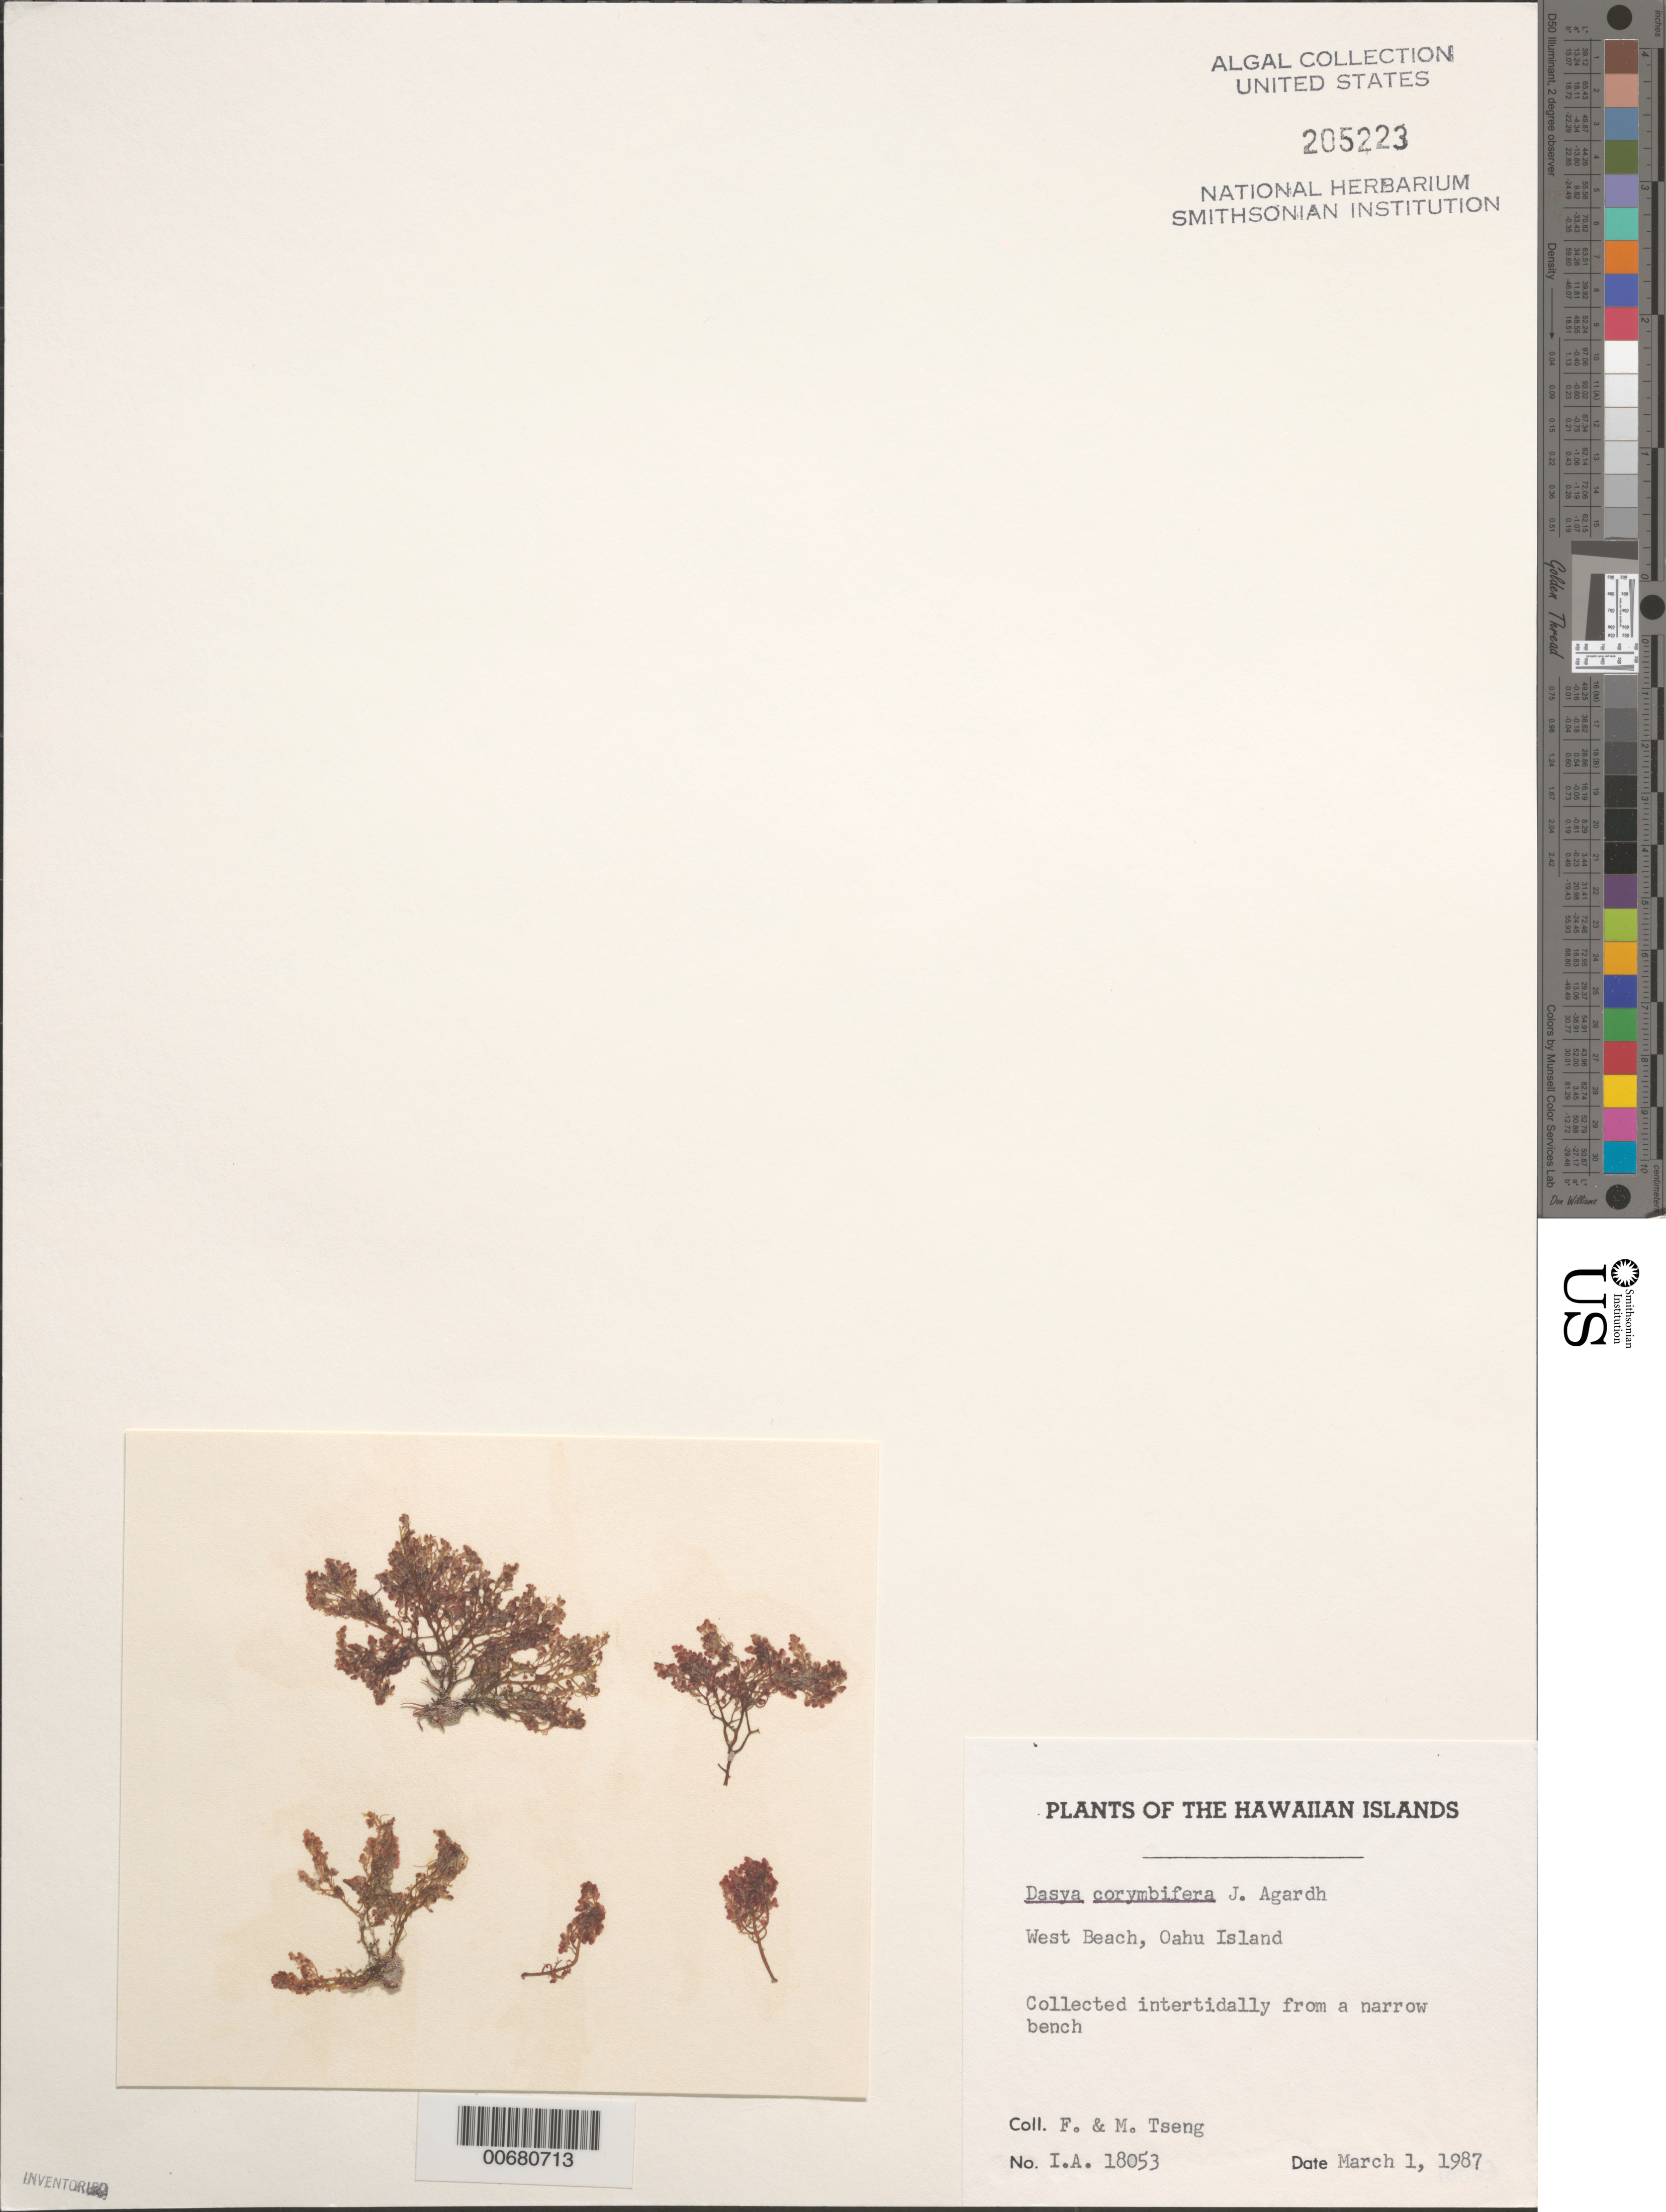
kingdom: Plantae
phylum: Rhodophyta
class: Florideophyceae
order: Ceramiales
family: Dasyaceae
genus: Dasya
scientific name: Dasya corymbifera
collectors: F. Tseng & M. Tseng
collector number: IAA 18053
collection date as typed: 01 Mar 1987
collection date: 1987-03-01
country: United States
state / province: Hawaii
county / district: Honolulu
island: Oahu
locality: West Beach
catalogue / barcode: US 205223